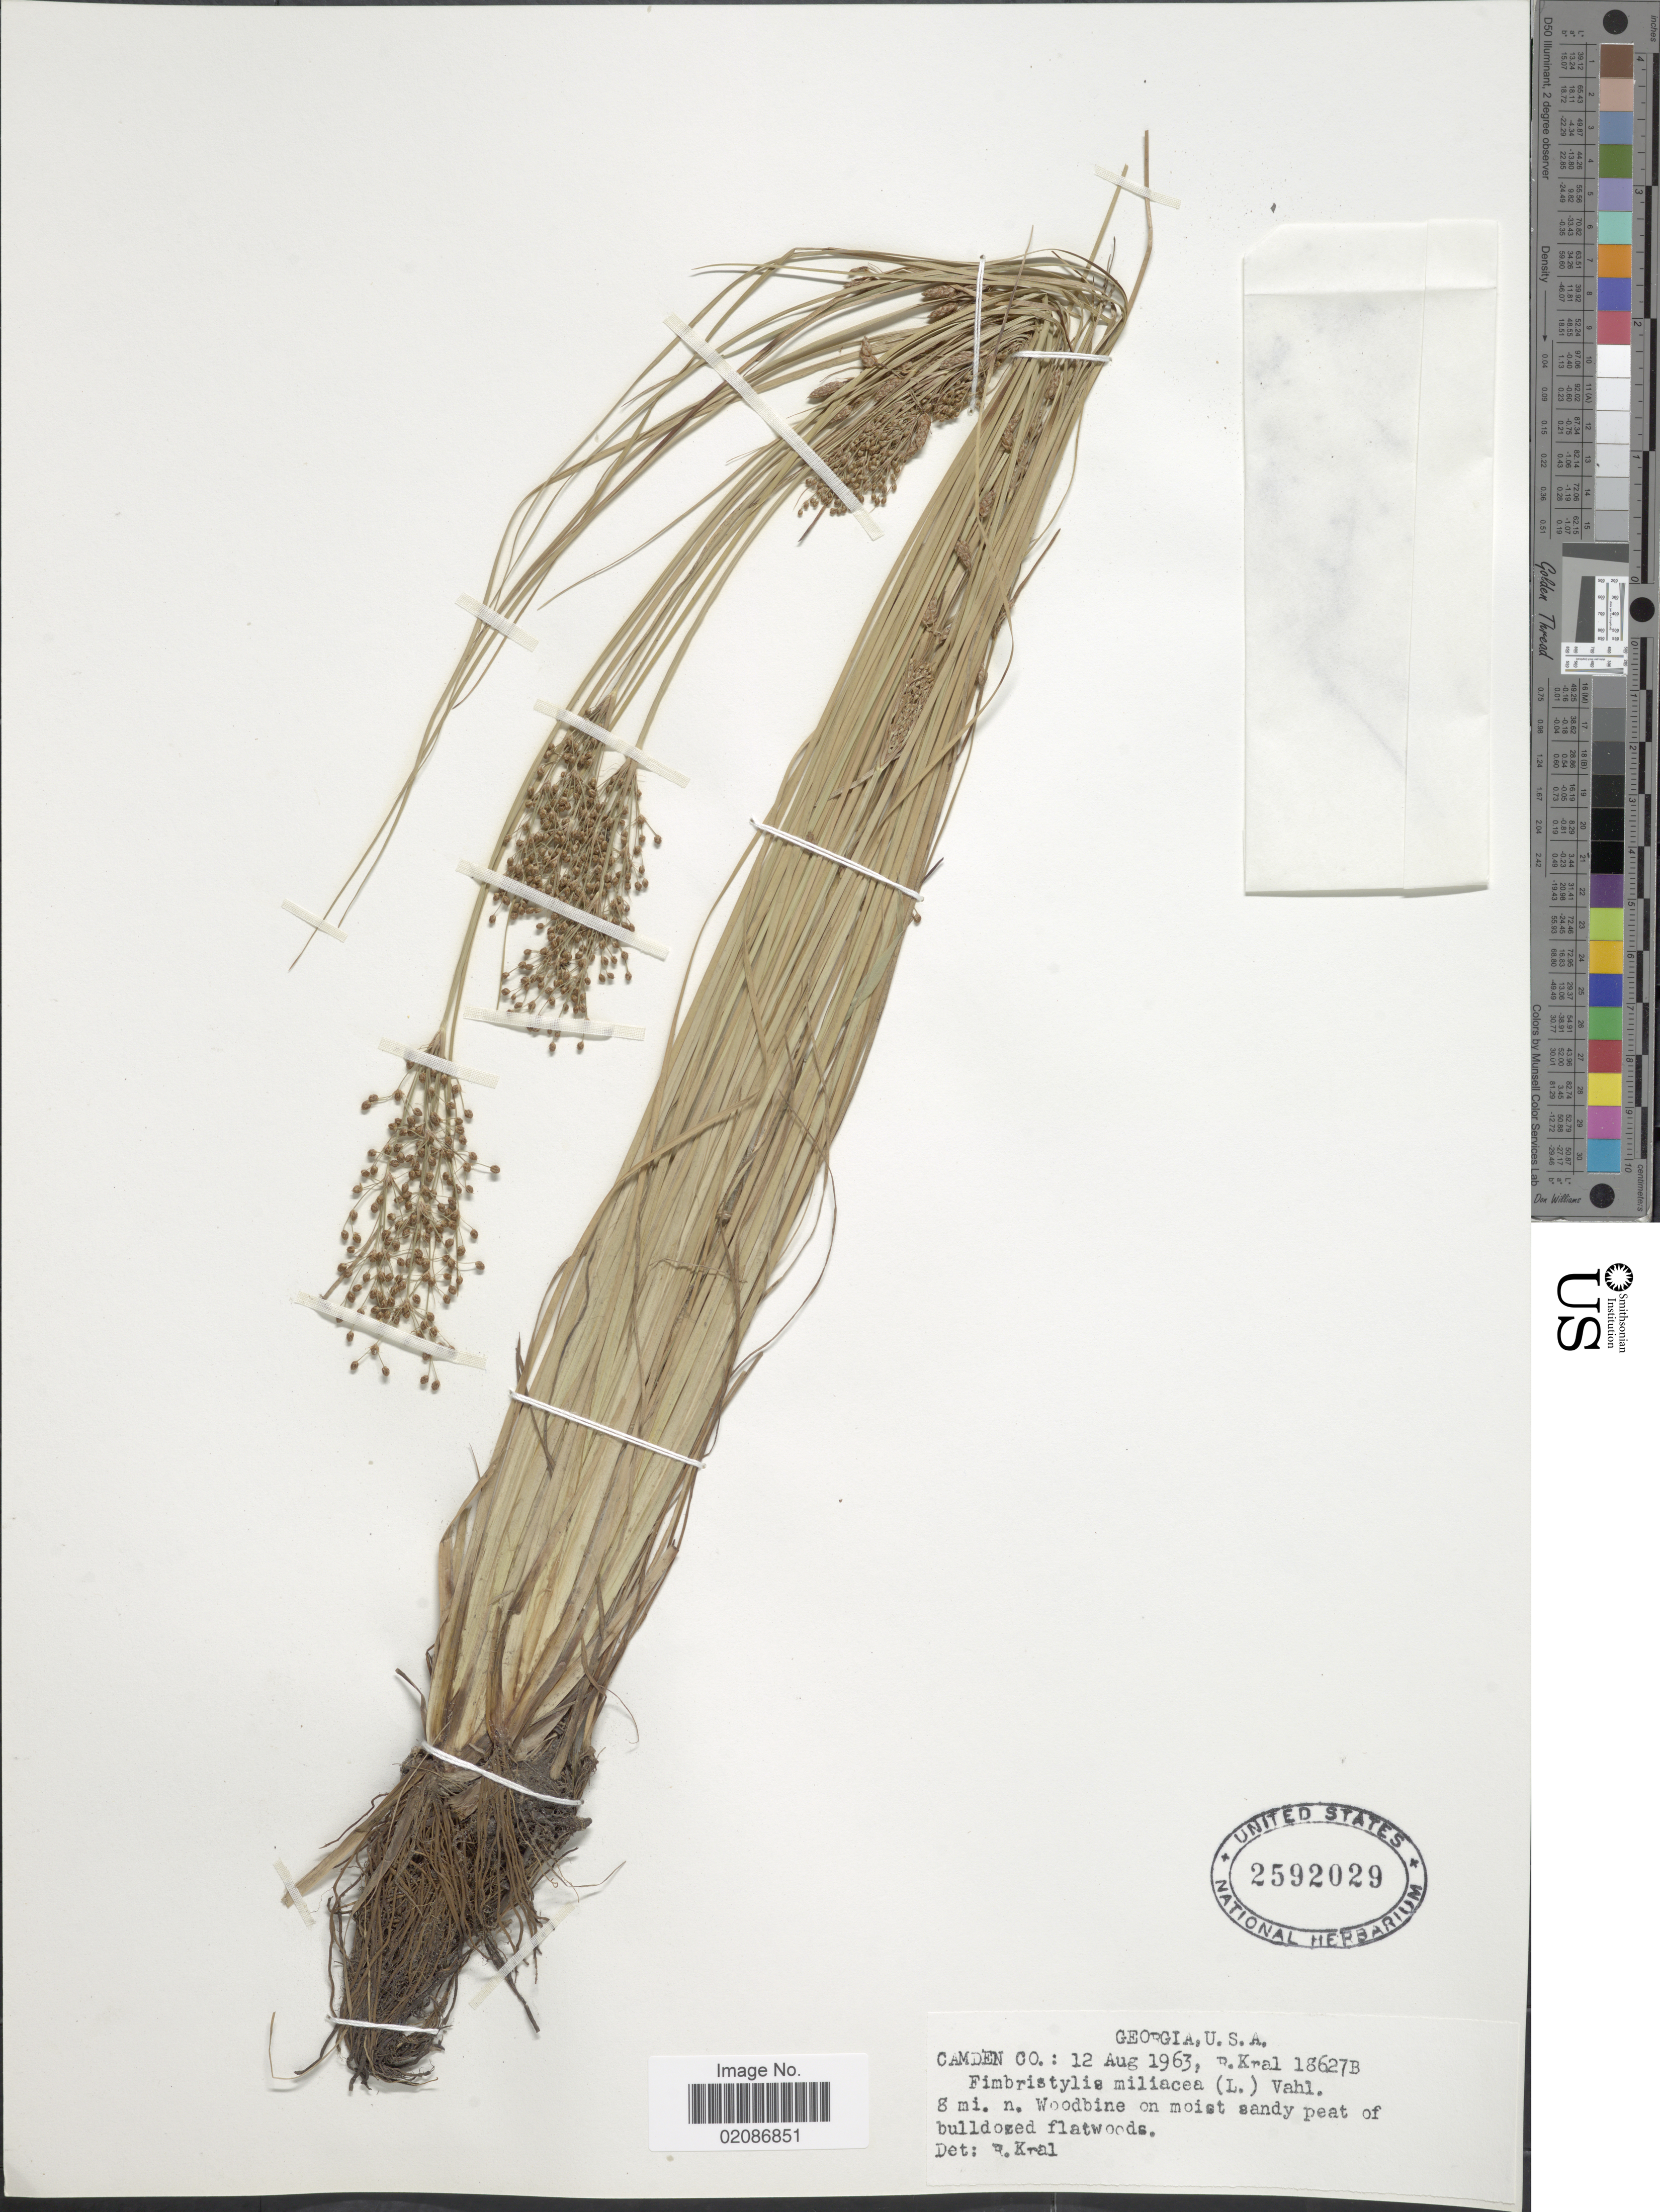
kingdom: Plantae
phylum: Tracheophyta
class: Liliopsida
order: Poales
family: Cyperaceae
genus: Fimbristylis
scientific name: Fimbristylis littoralis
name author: Gaudich.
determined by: Strong, M. T., (US), Smithsonian Institution - National Museum of Natural History (UNITED STATES)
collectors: R. Kral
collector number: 18627B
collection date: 1963-08-12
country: United States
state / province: Georgia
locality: Camden Co.: 8 mi. n. Woodbine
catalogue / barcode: US 2592029